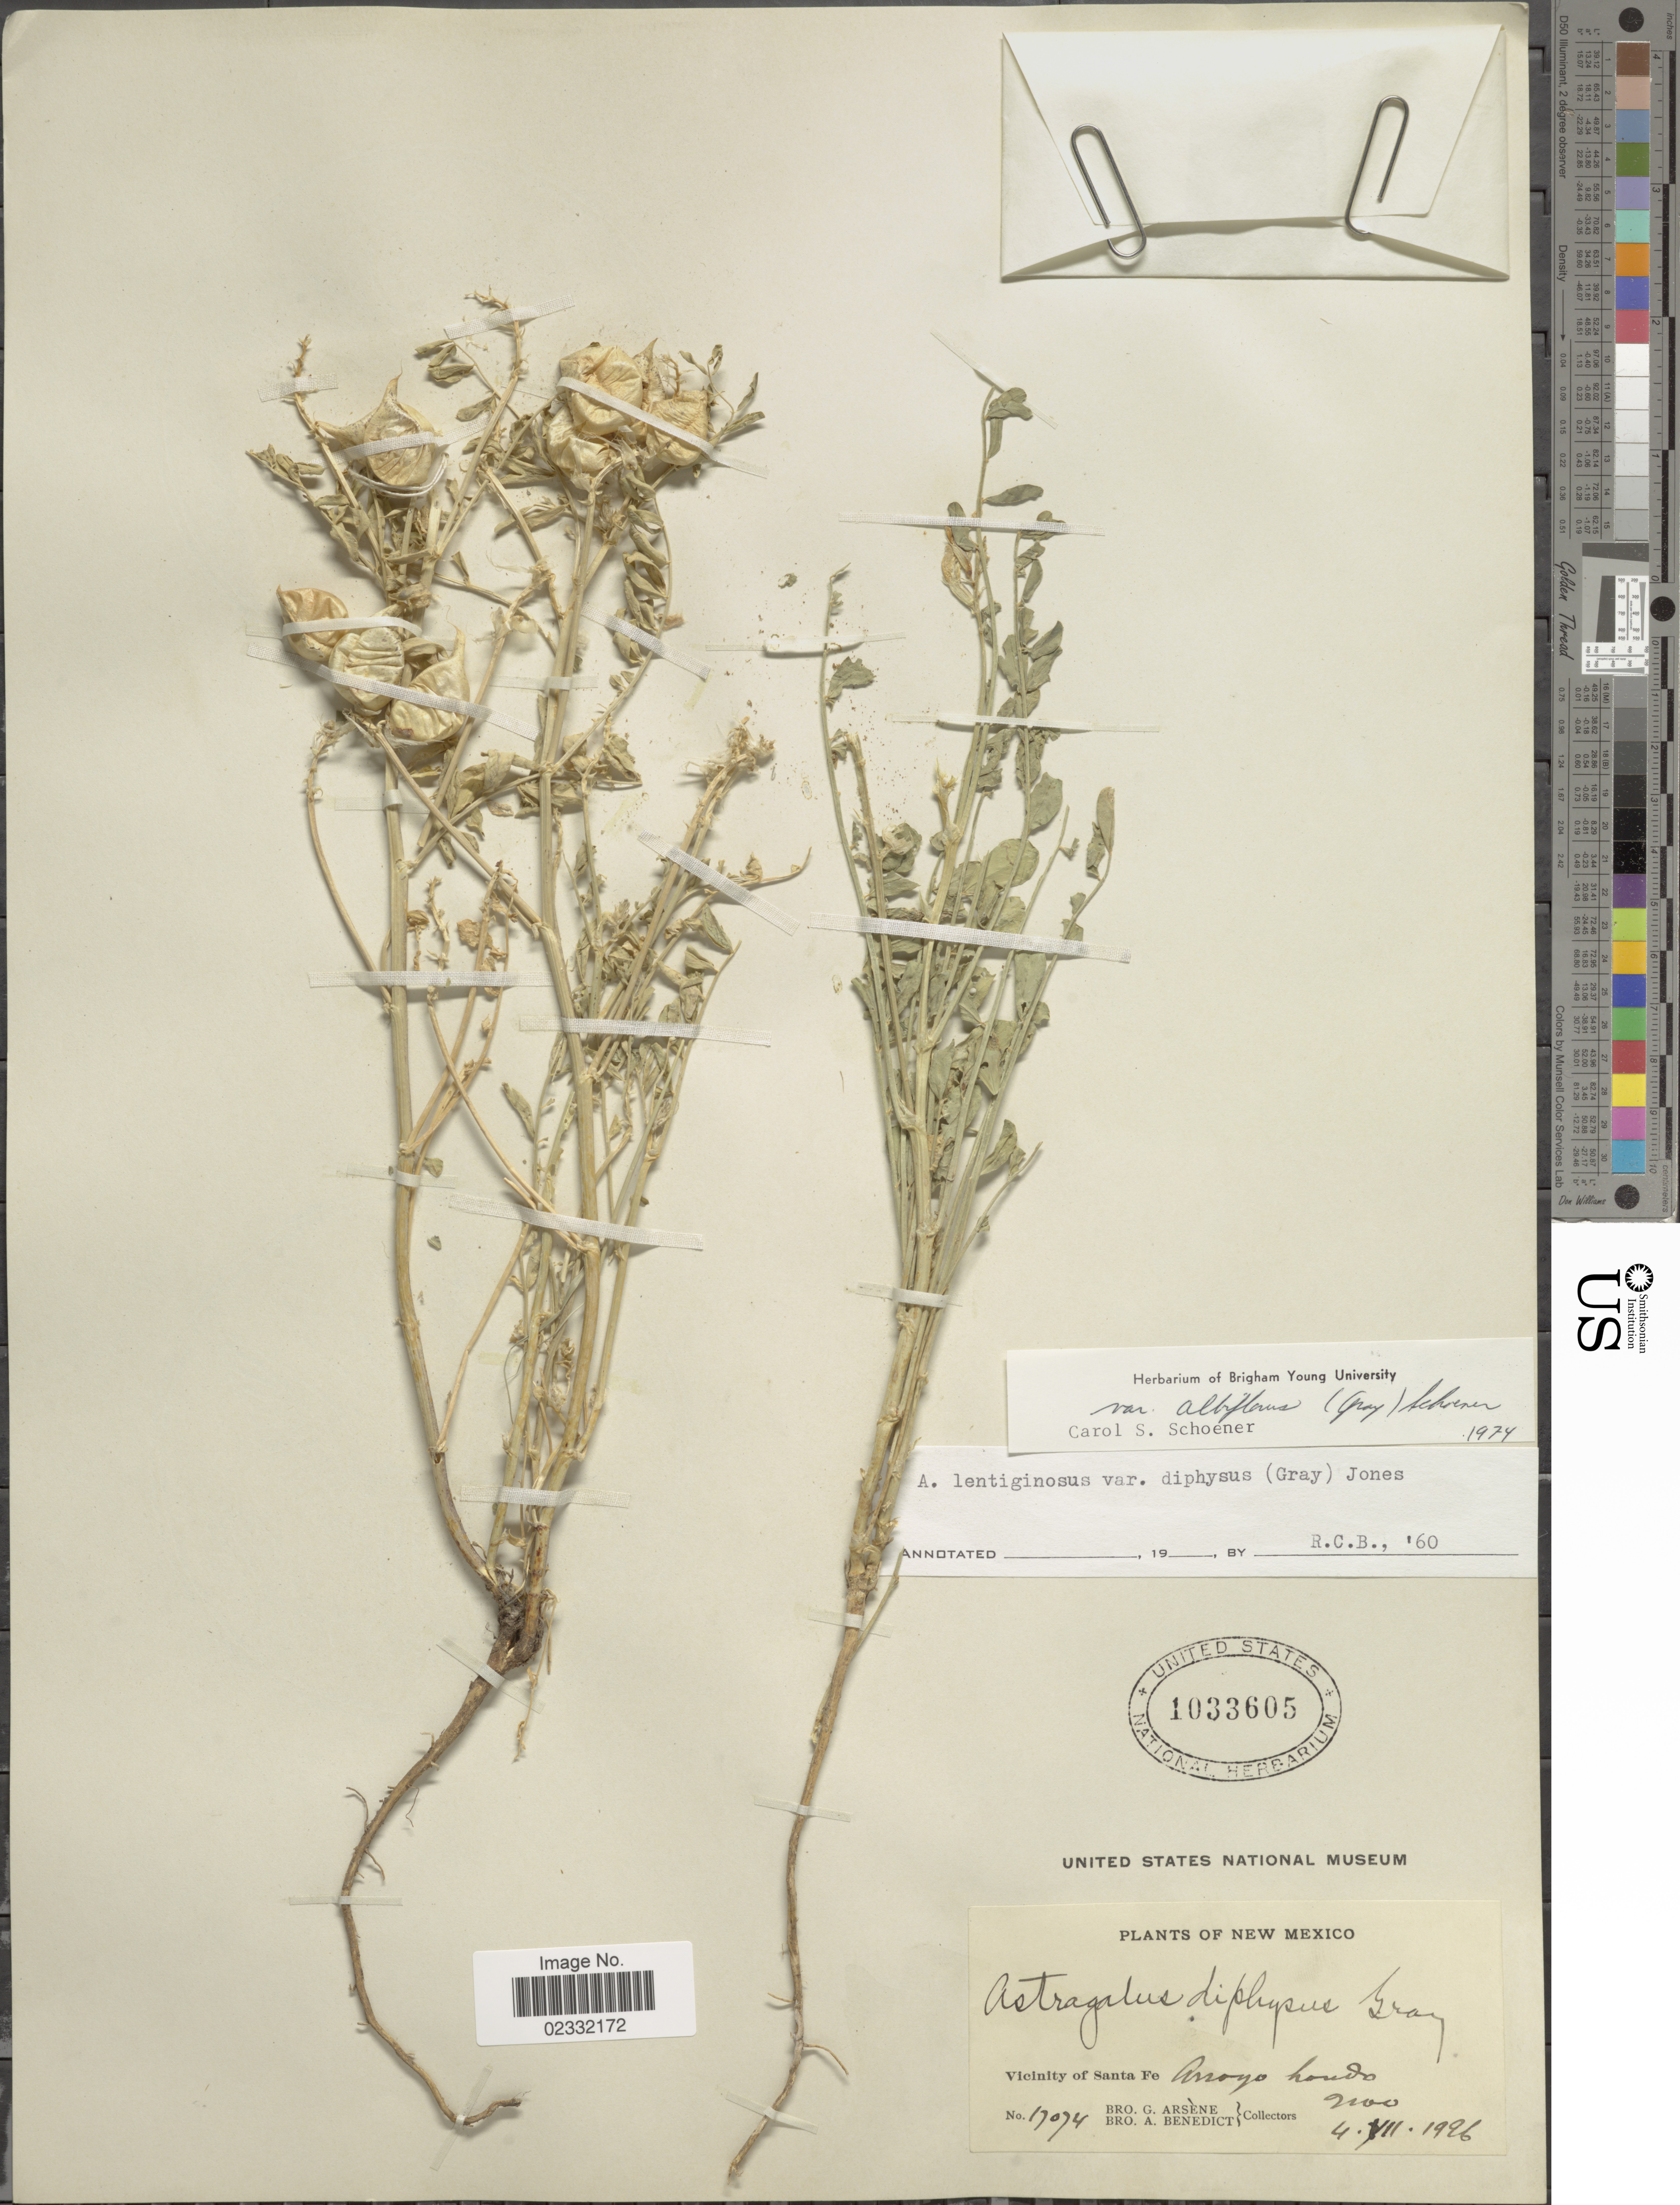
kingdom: Plantae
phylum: Tracheophyta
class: Magnoliopsida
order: Fabales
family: Fabaceae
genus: Astragalus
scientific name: Astragalus lentiginosus var. albiflorus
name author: (A. Gray) Schoener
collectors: Bro. G. Arsène & Bro. A. Benedict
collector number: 17074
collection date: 1996-07-04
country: United States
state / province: New Mexico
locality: Vicinity of Santa Fe Arroyo hondo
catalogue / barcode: US 1033605